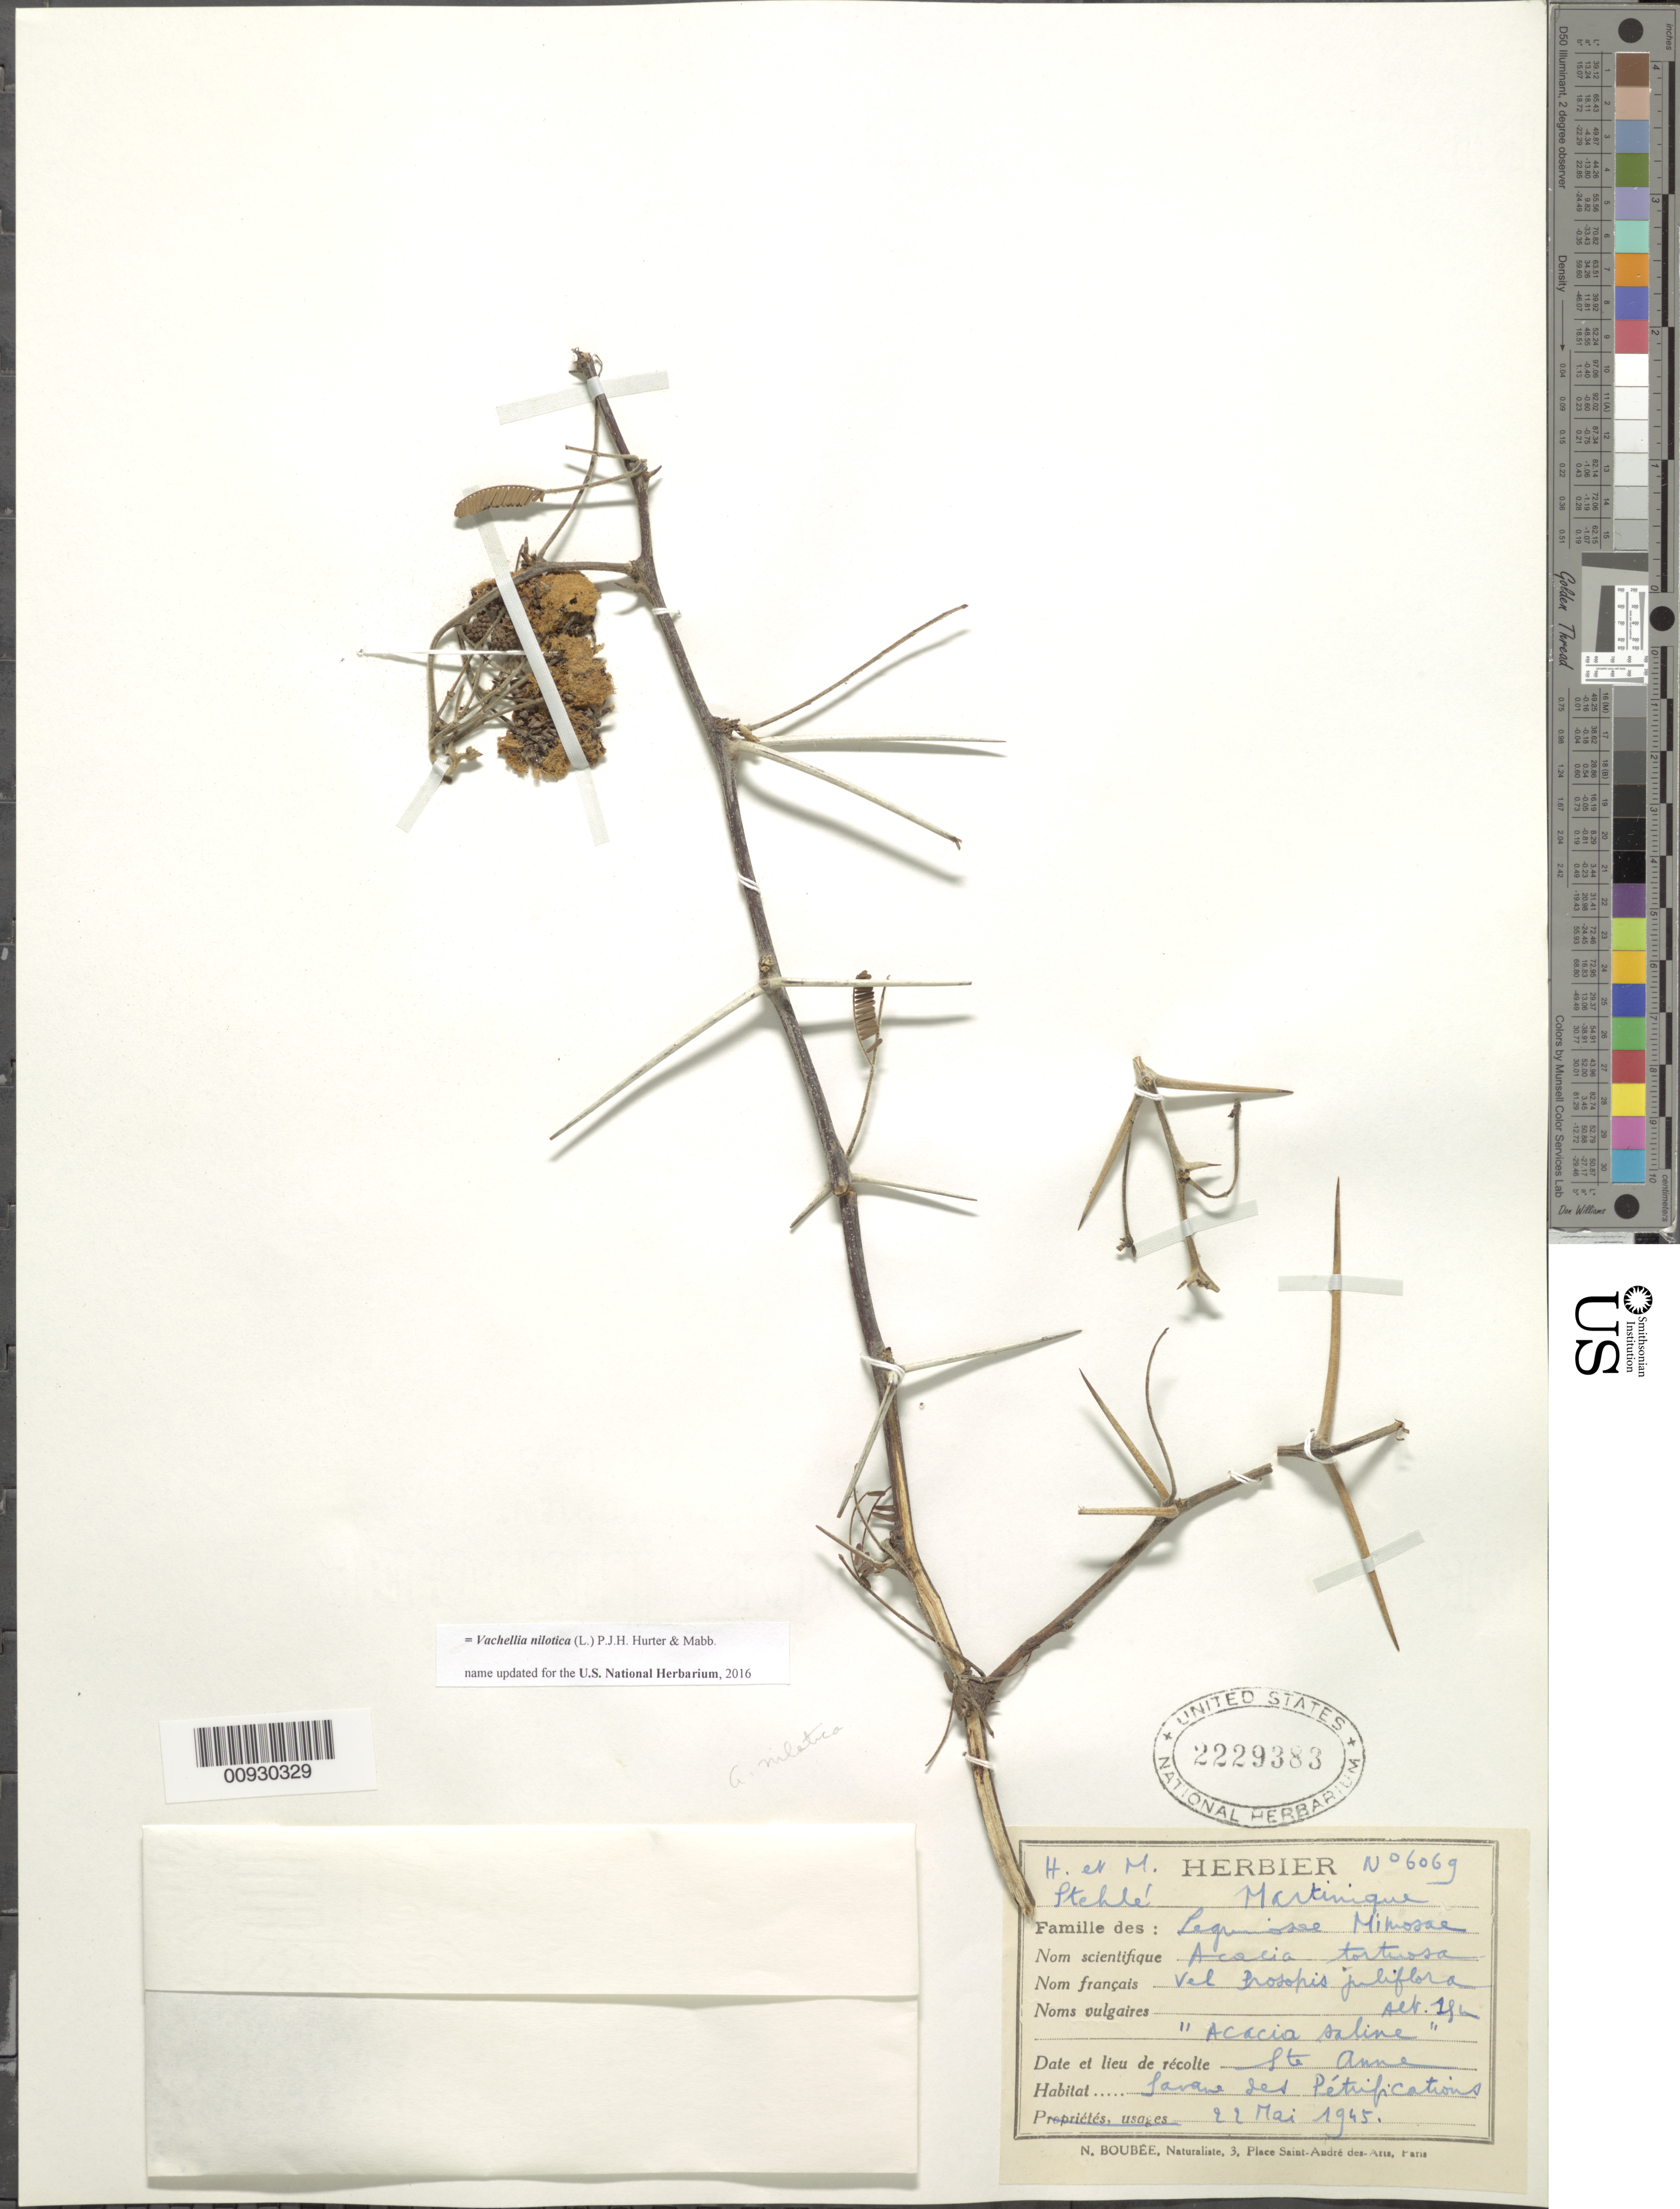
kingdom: Plantae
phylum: Tracheophyta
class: Magnoliopsida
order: Fabales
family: Fabaceae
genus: Vachellia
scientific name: Vachellia nilotica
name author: (L.) P.J.H. Hurter & Mabb.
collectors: H. Stehlé & M. Stehlé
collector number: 6069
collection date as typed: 22 May 1945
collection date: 1945-05-22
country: Martinique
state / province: Le Marin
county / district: Sainte-Anne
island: Martinique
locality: Savane des petrifications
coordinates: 0 N, 0 E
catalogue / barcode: US 2229383